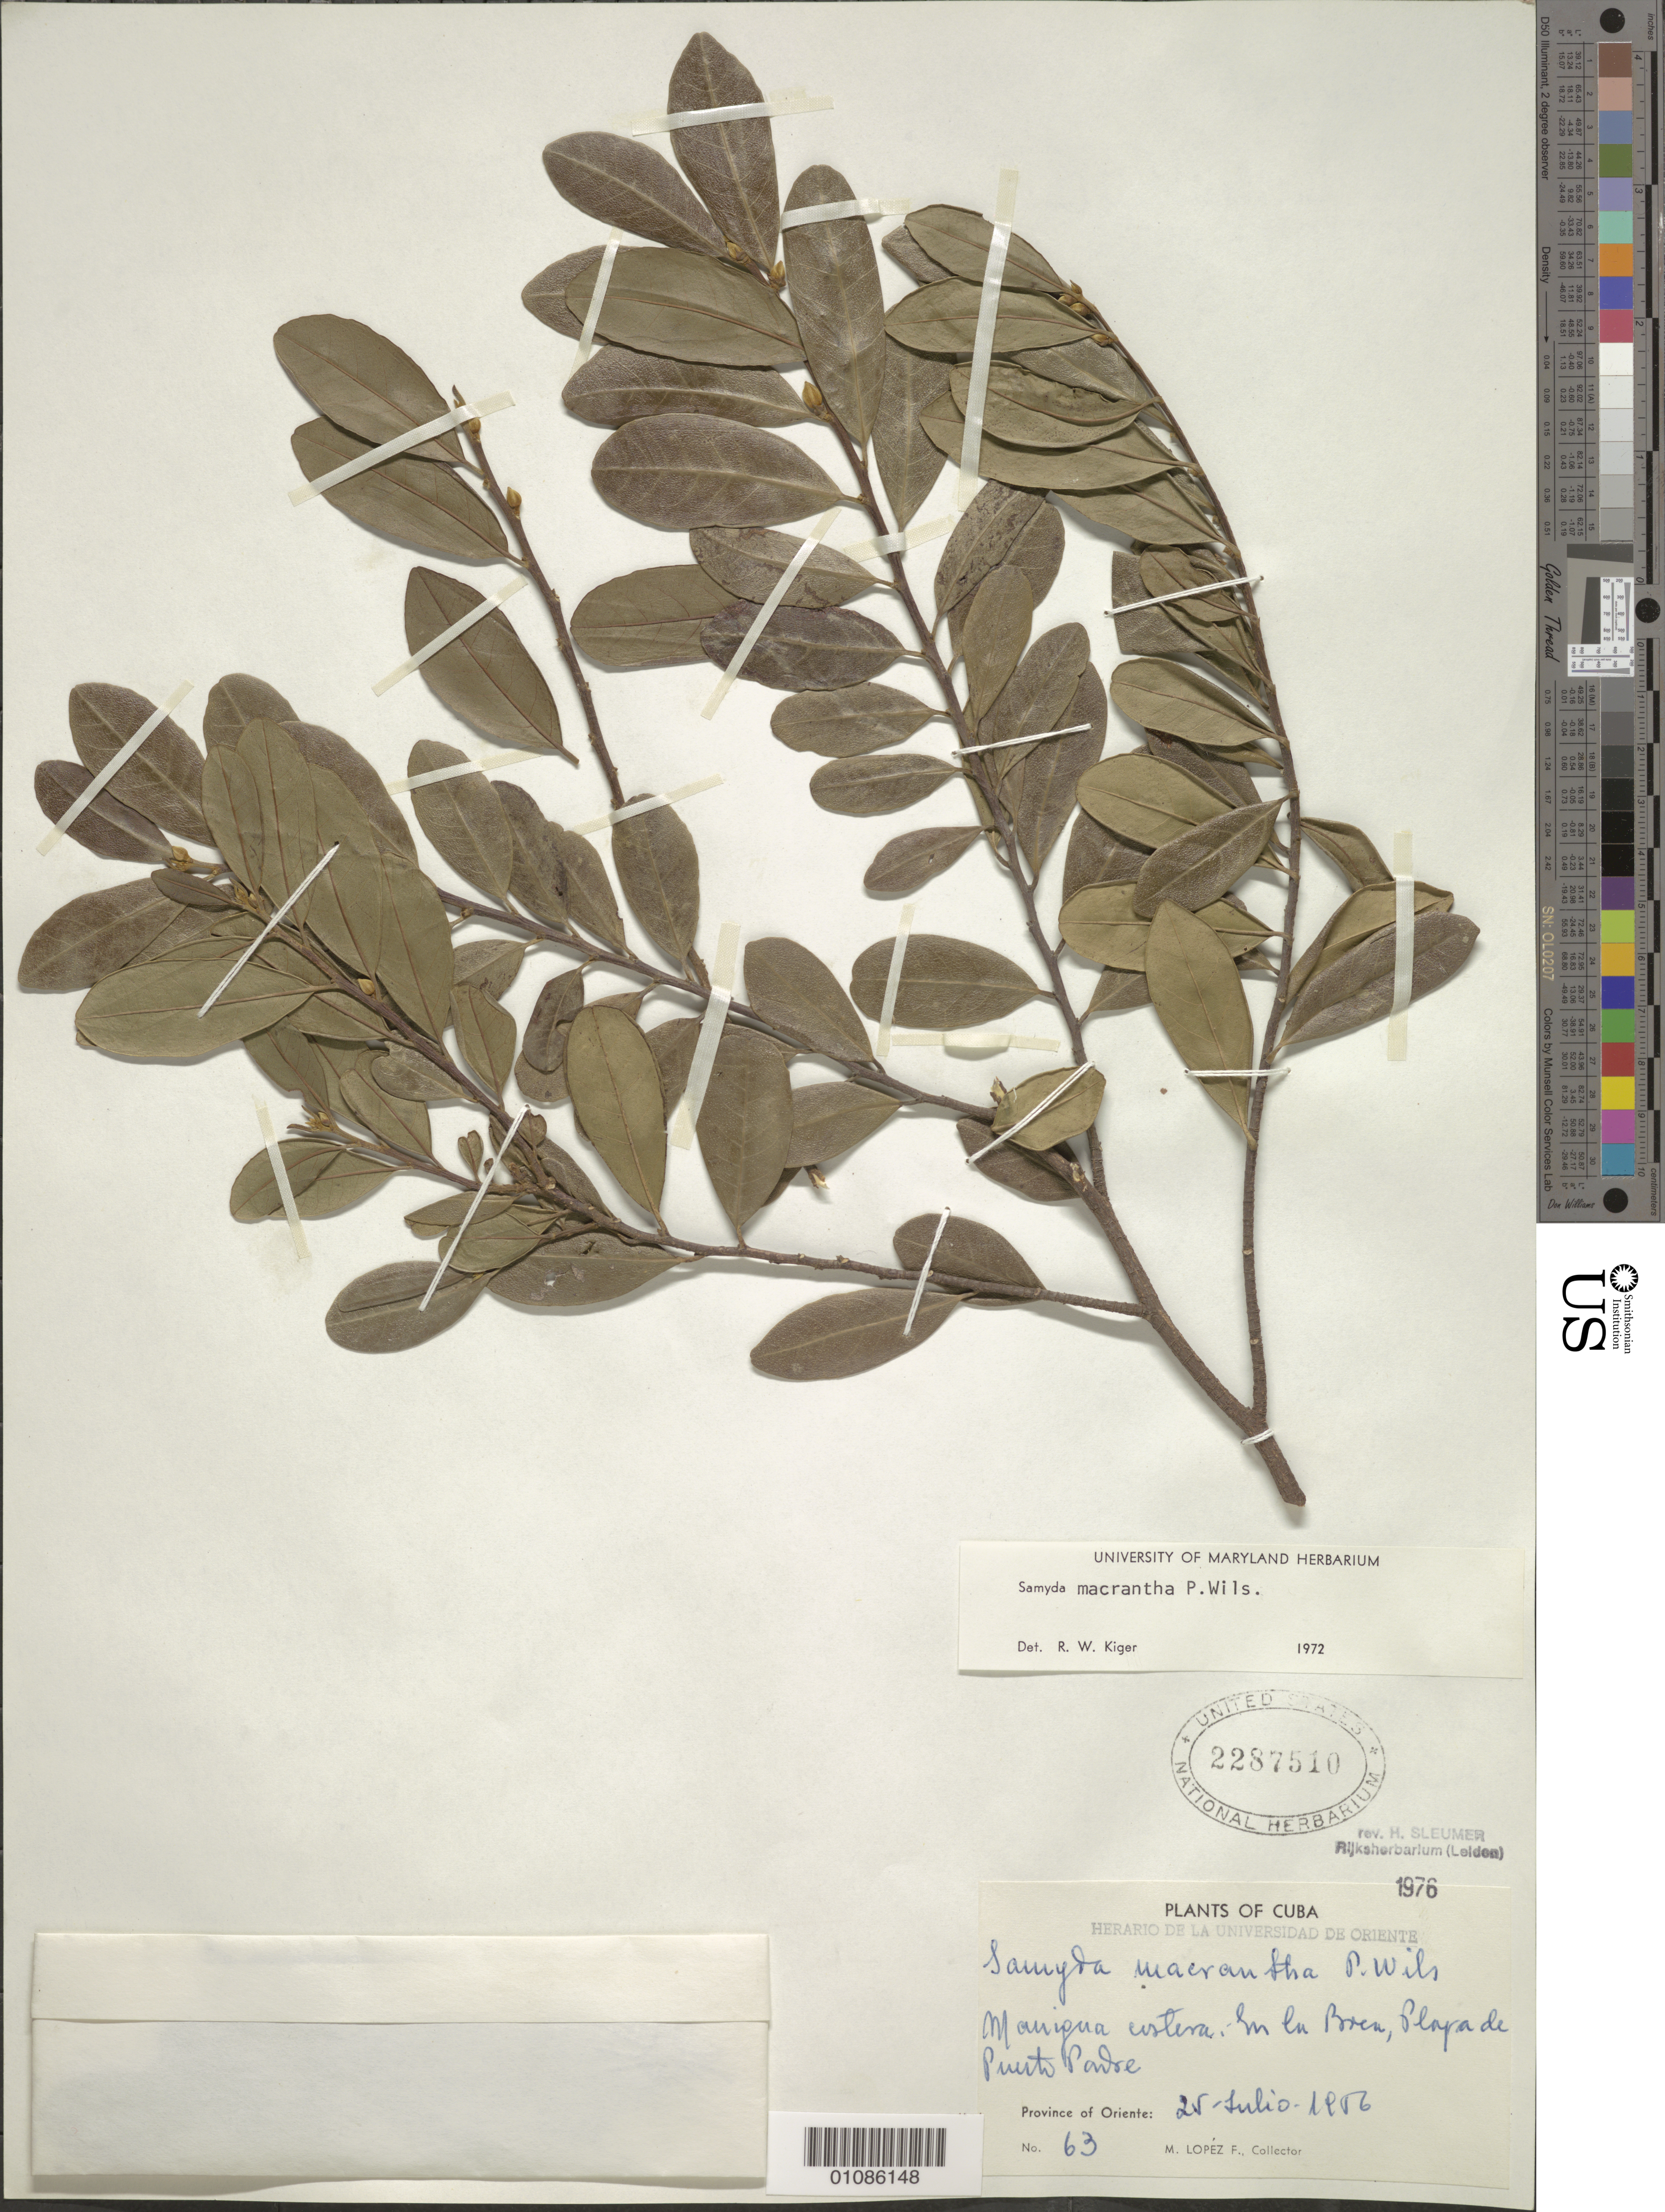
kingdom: Plantae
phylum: Tracheophyta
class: Magnoliopsida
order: Malpighiales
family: Salicaceae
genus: Casearia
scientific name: Casearia dolichanthera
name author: T. Samar. & M.H. Alford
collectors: M. López Figueiras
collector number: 63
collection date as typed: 25 Jul 1956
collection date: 1956-07-25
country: Cuba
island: Cuba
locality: Oriente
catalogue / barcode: US 2287519